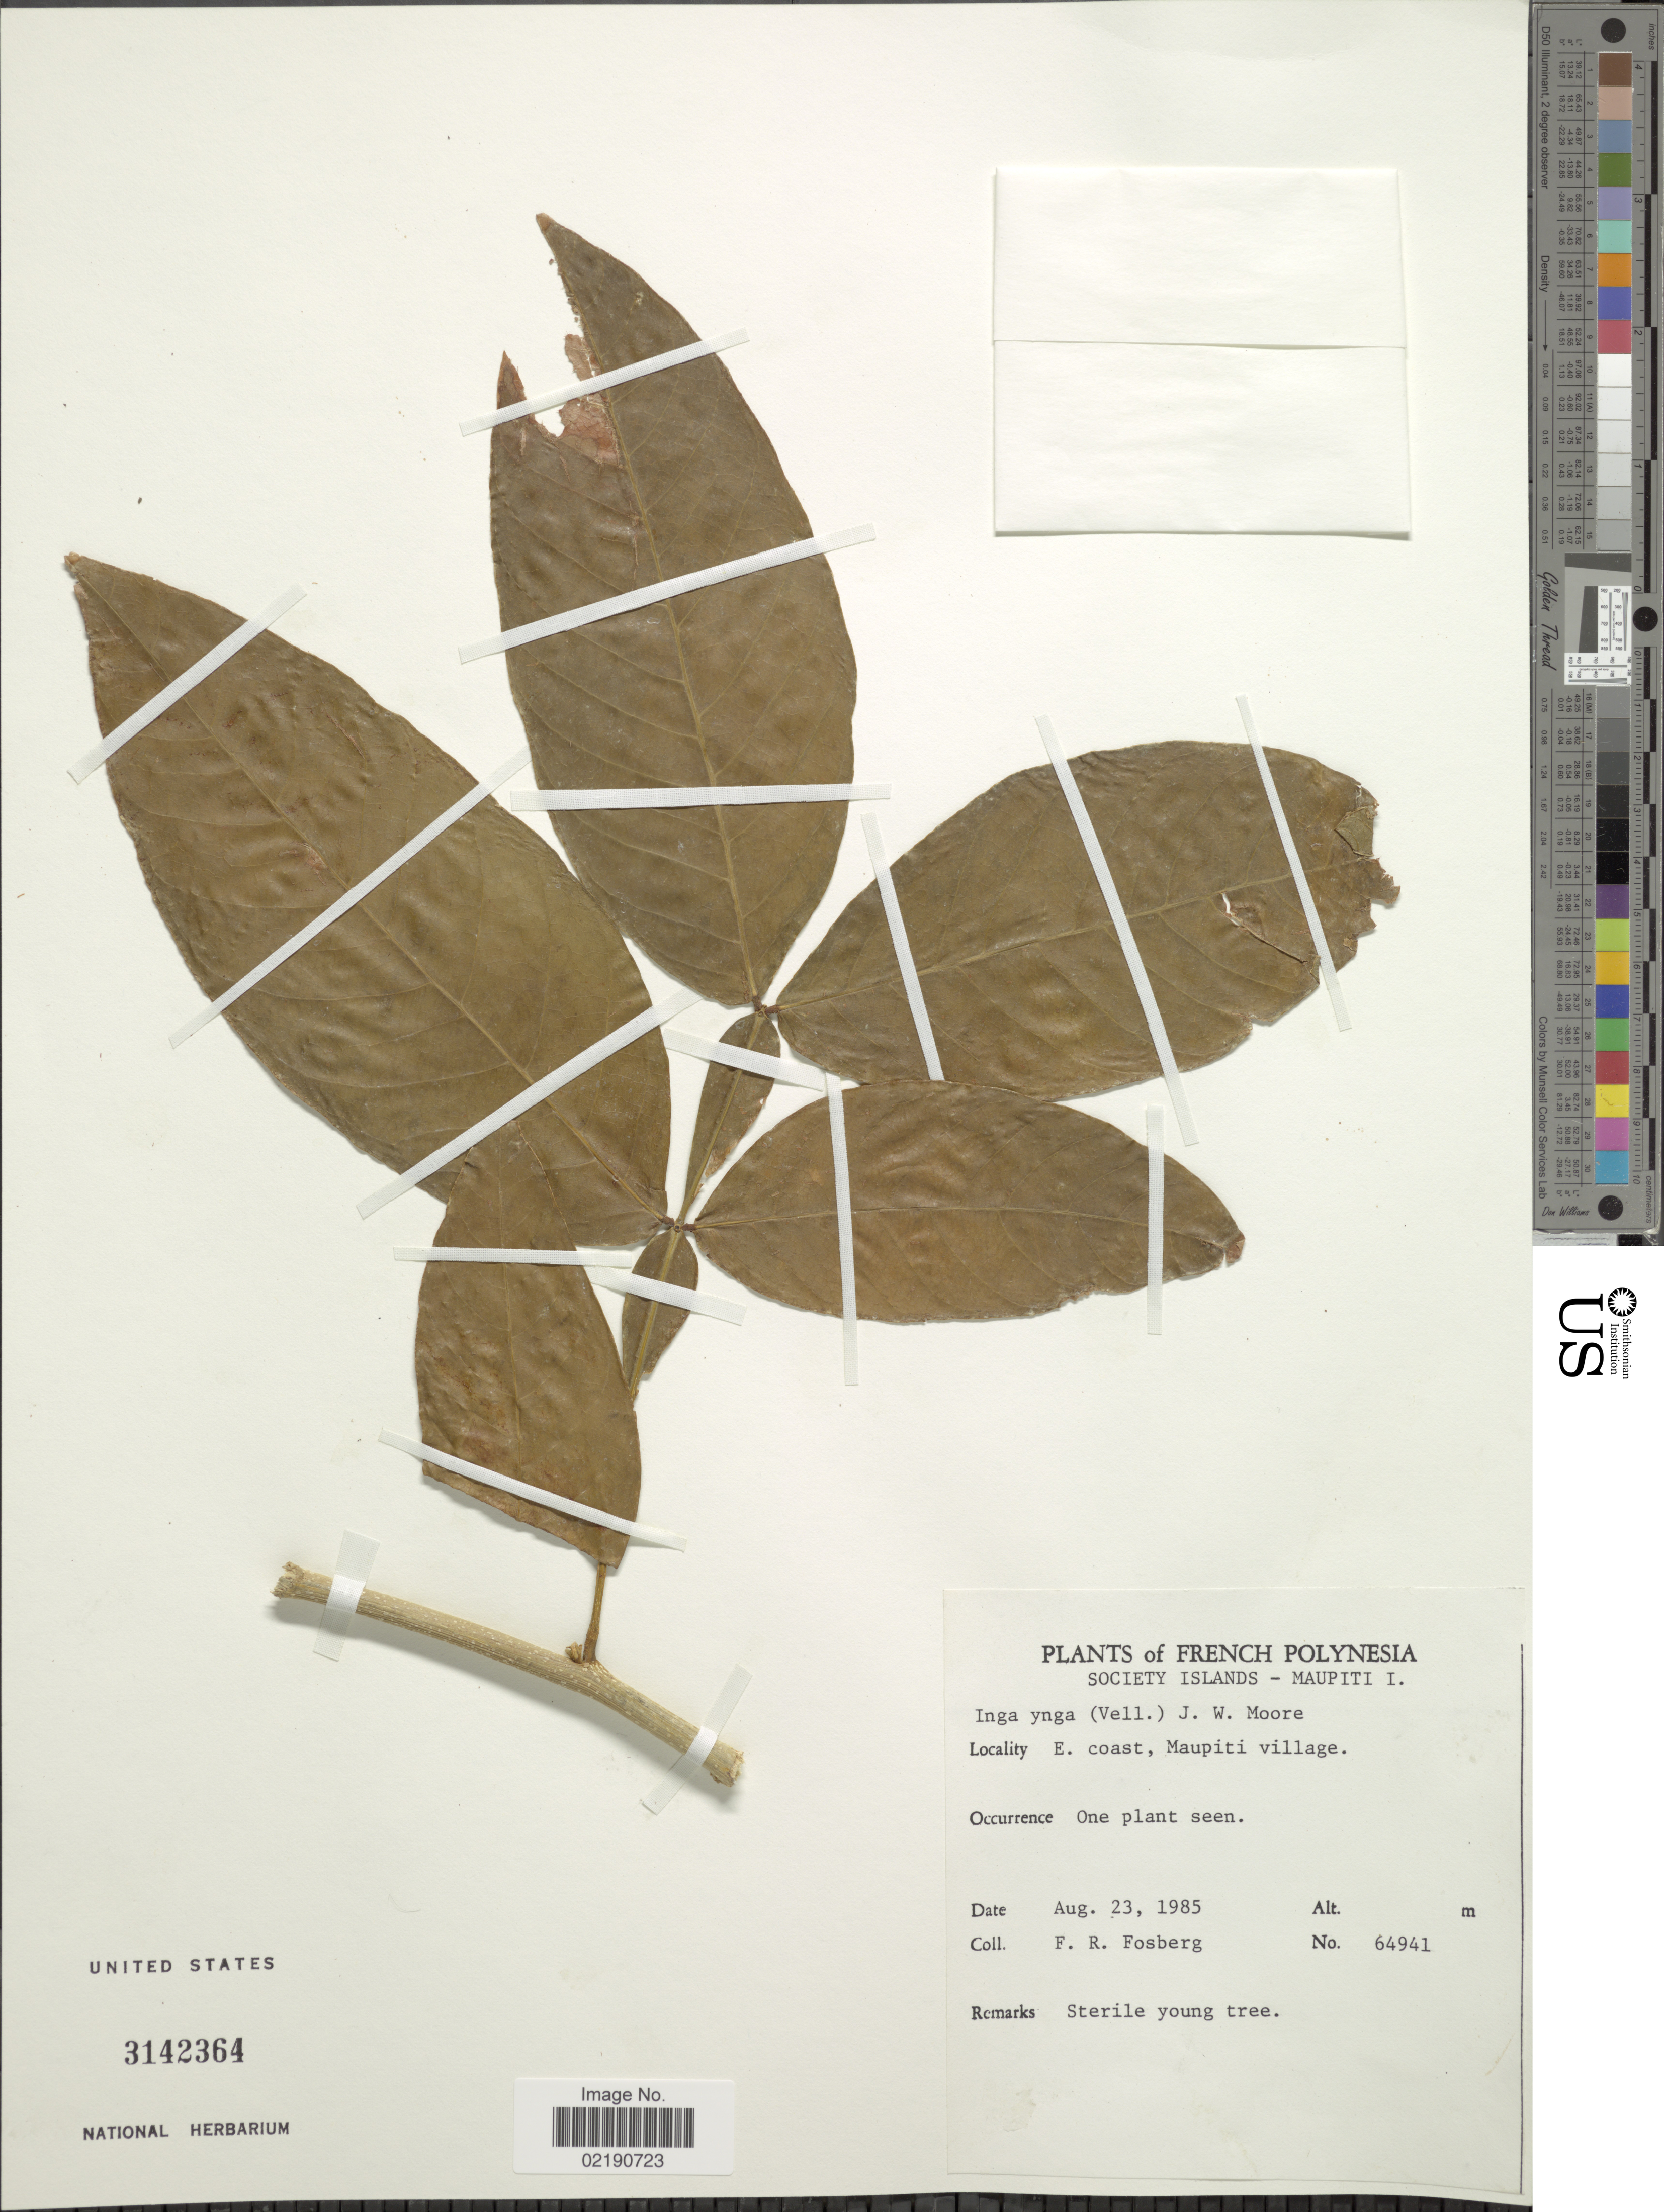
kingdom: Plantae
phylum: Tracheophyta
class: Magnoliopsida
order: Fabales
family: Fabaceae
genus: Inga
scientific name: Inga ynga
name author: (Vell.) J.W. Moore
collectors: F. R. Fosberg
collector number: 64941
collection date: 1985-08-23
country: French Polynesia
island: Maupiti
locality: Society Islands, Maupiti I., E coast, Maupiti village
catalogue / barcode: US 3142364